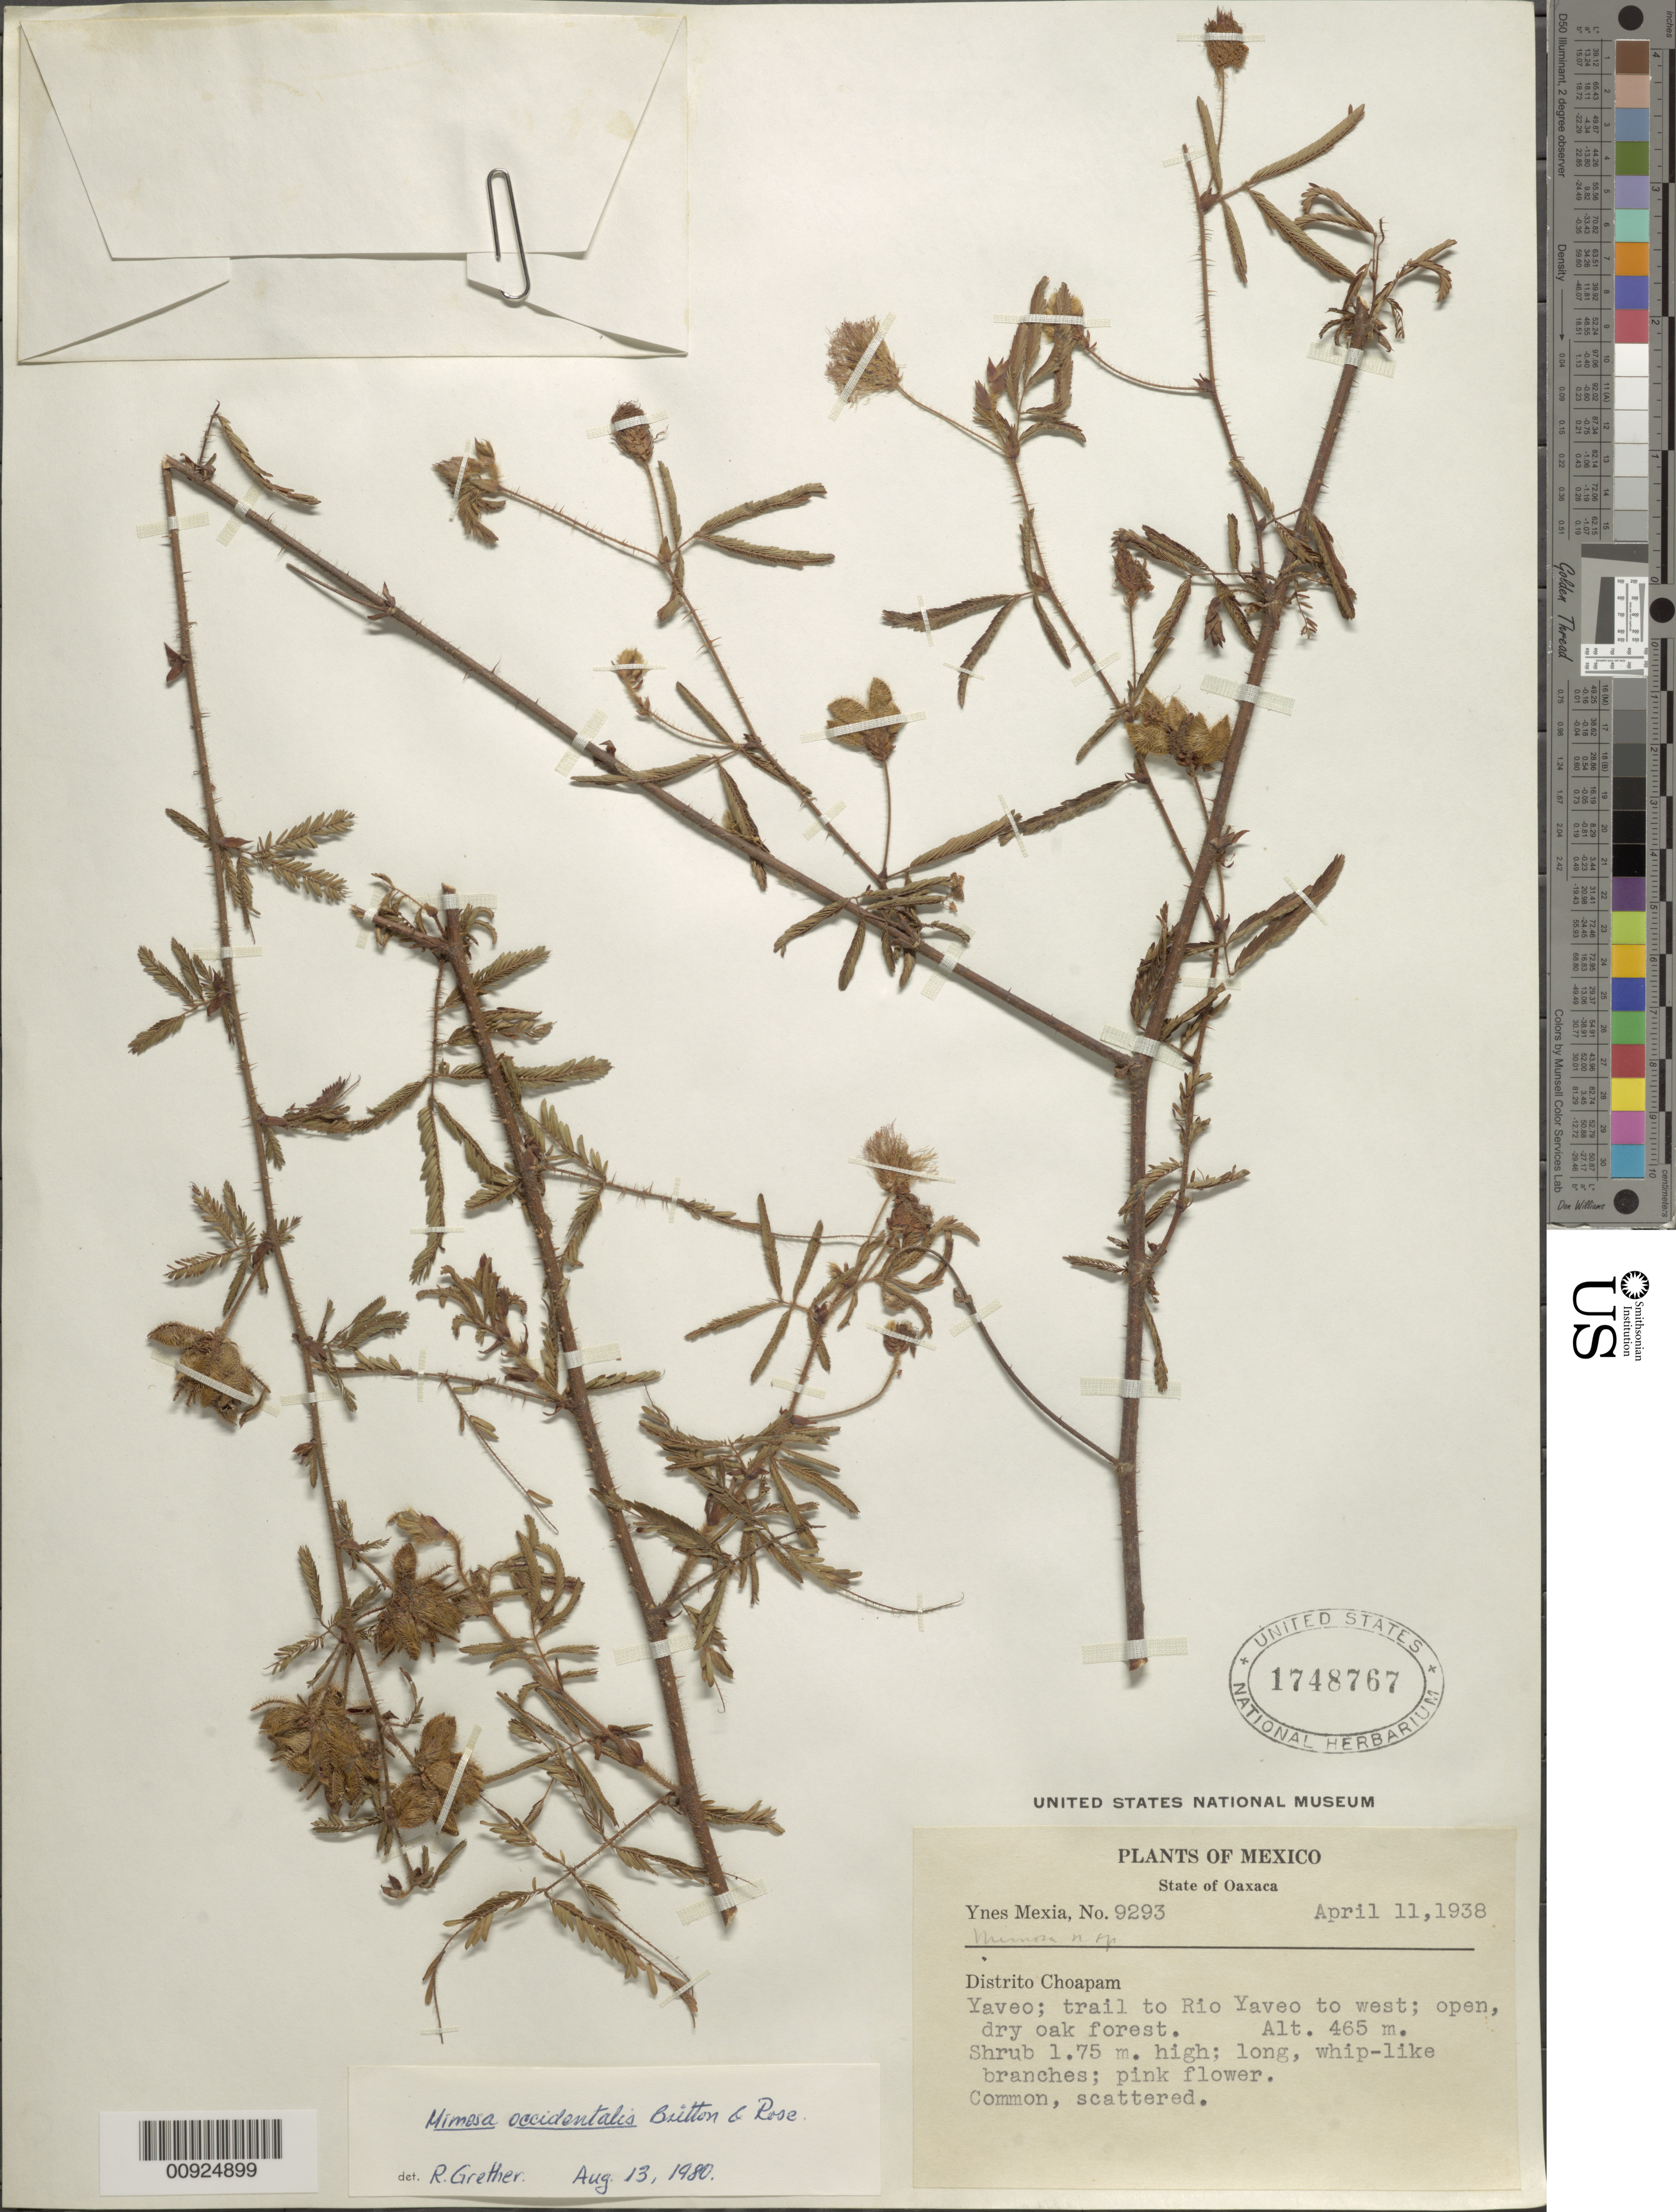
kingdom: Plantae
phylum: Tracheophyta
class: Magnoliopsida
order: Fabales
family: Fabaceae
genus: Mimosa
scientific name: Mimosa occidentalis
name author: Britton & Rose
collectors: Y. Mexia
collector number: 9293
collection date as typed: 11 Apr 1938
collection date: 1938-04-11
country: Mexico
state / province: Oaxaca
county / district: Choapam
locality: State of Oaxaca, Distrito Choapam, Yaveo; trail to Río Yaveo to west.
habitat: Open dry oak forest.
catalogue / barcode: US 1748767